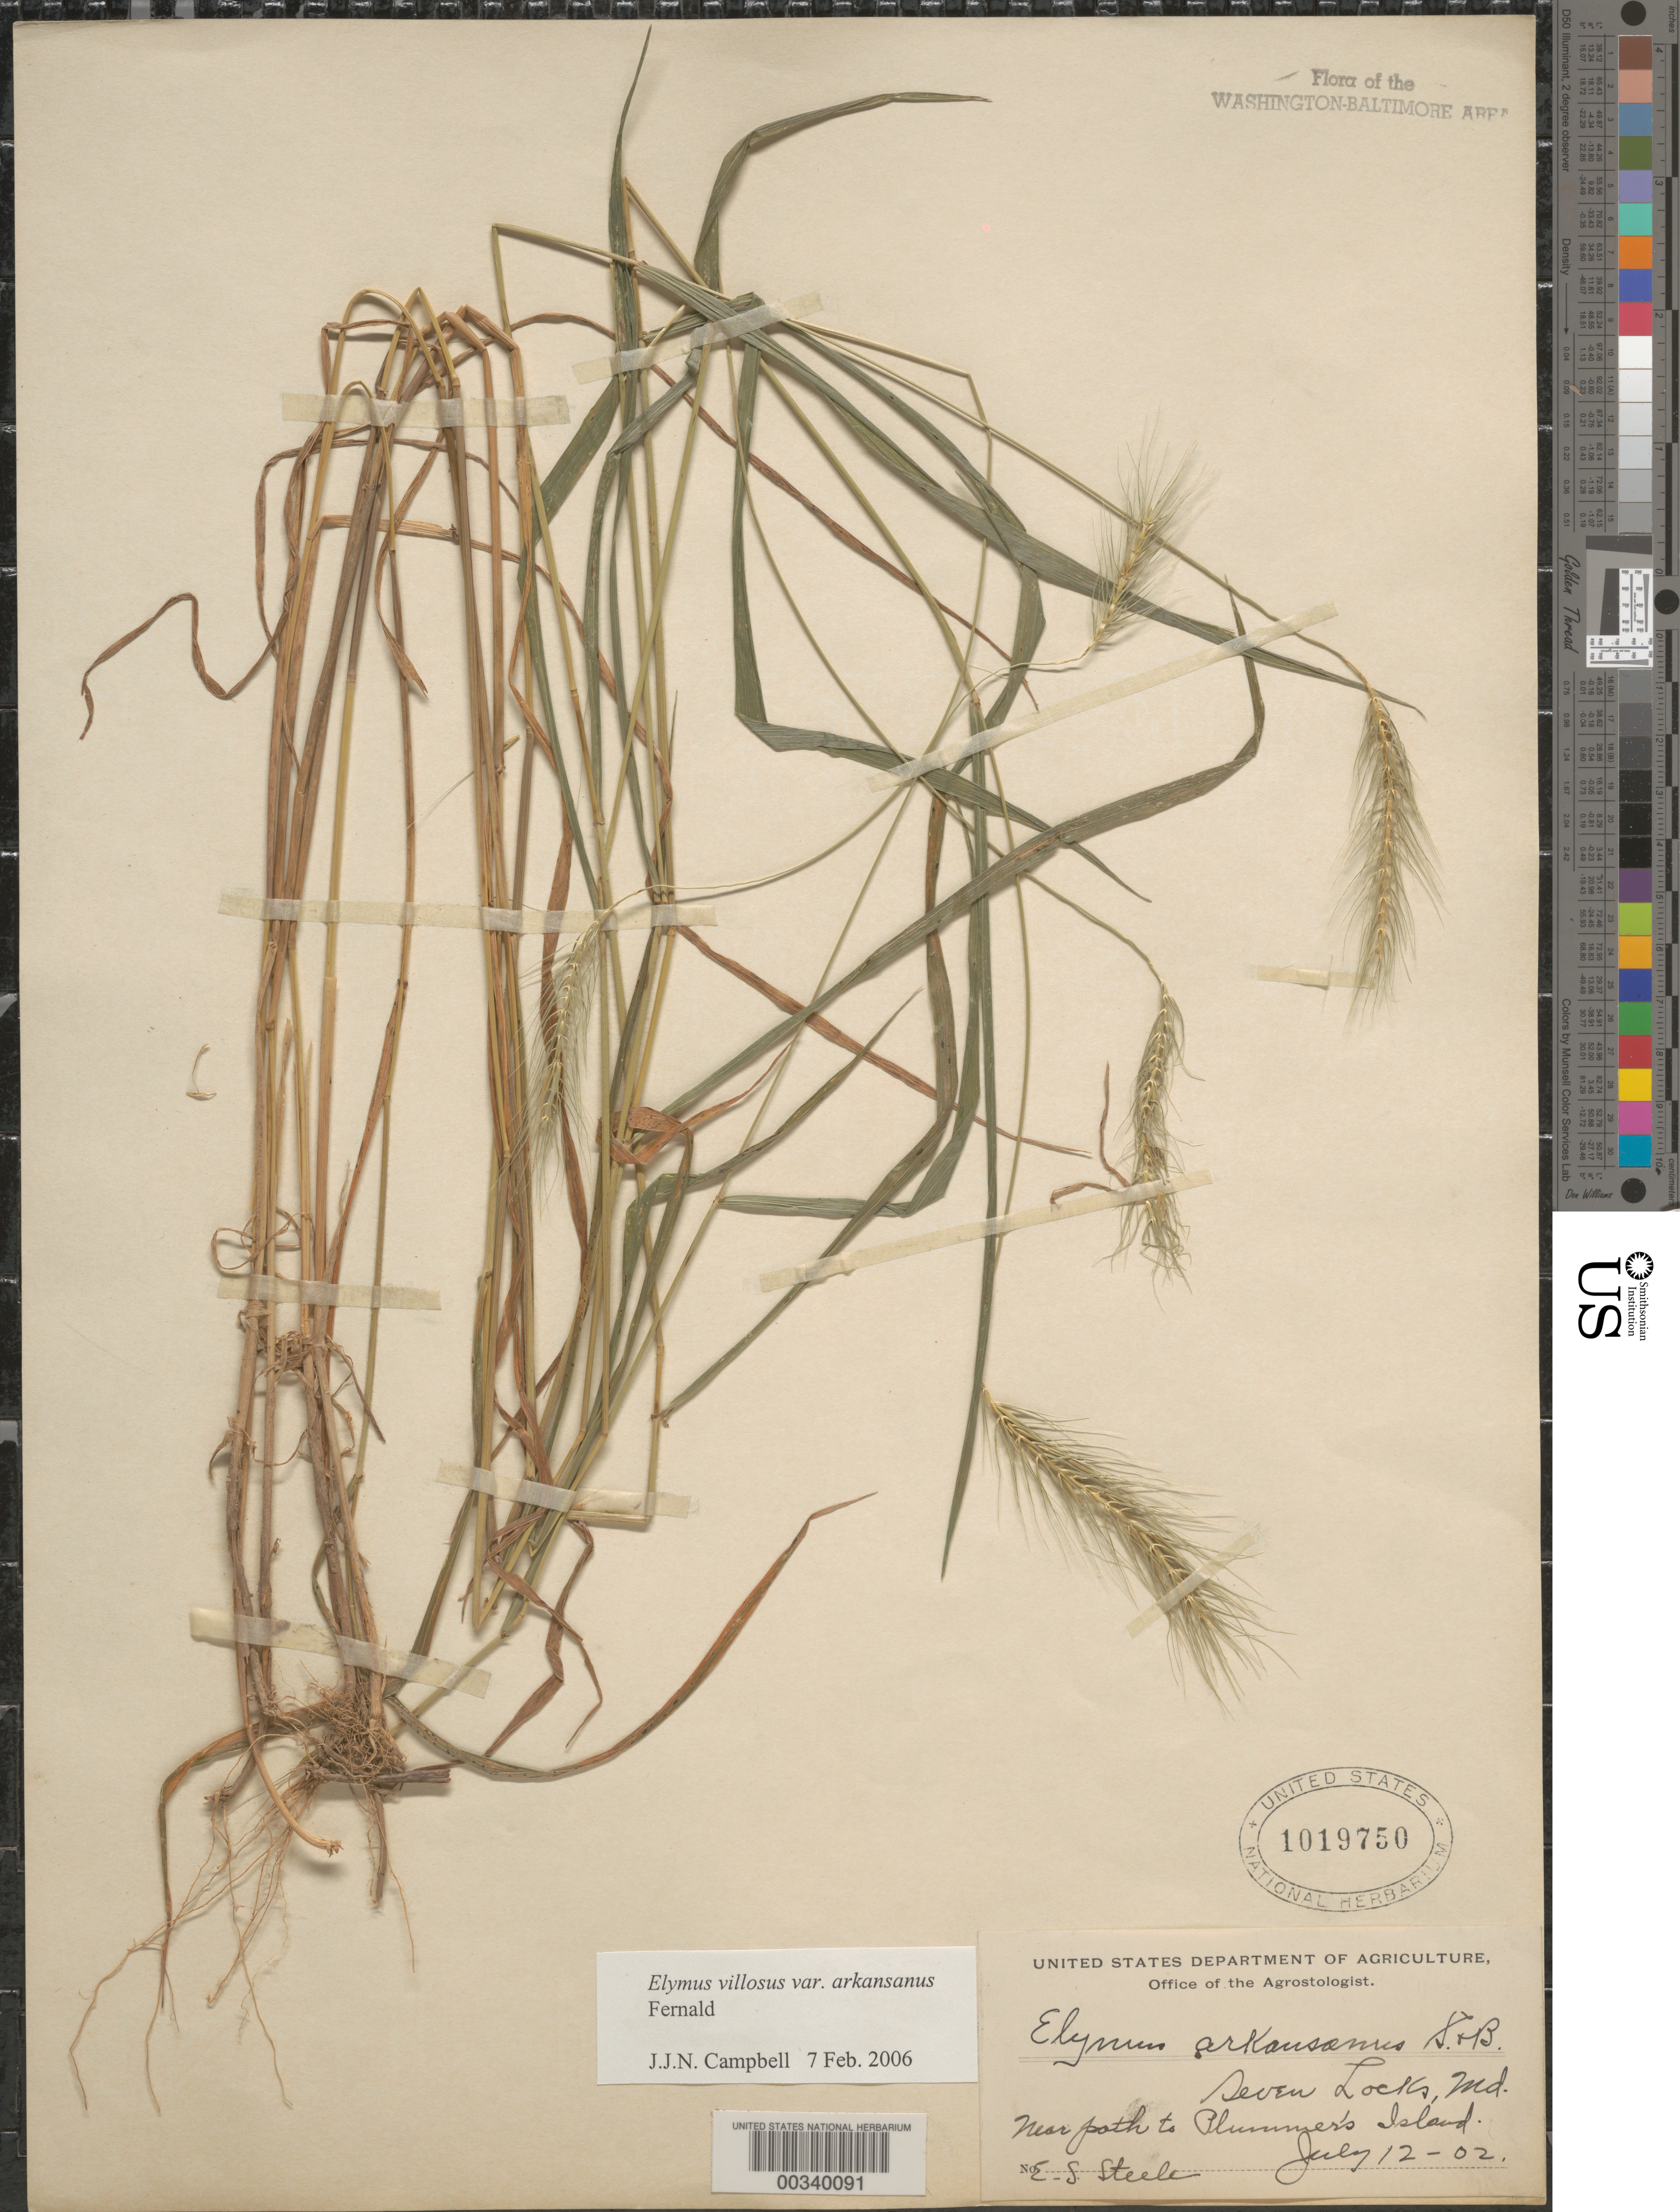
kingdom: Plantae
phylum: Tracheophyta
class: Liliopsida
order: Poales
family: Poaceae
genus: Elymus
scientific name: Elymus villosus var. arkansanus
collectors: E. Steele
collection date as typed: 12 Jul 1902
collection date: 1902-07-12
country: United States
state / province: Maryland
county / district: Montgomery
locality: Seven Locks near path to Plummer's Island C. & O. Canal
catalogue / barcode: US 1019750